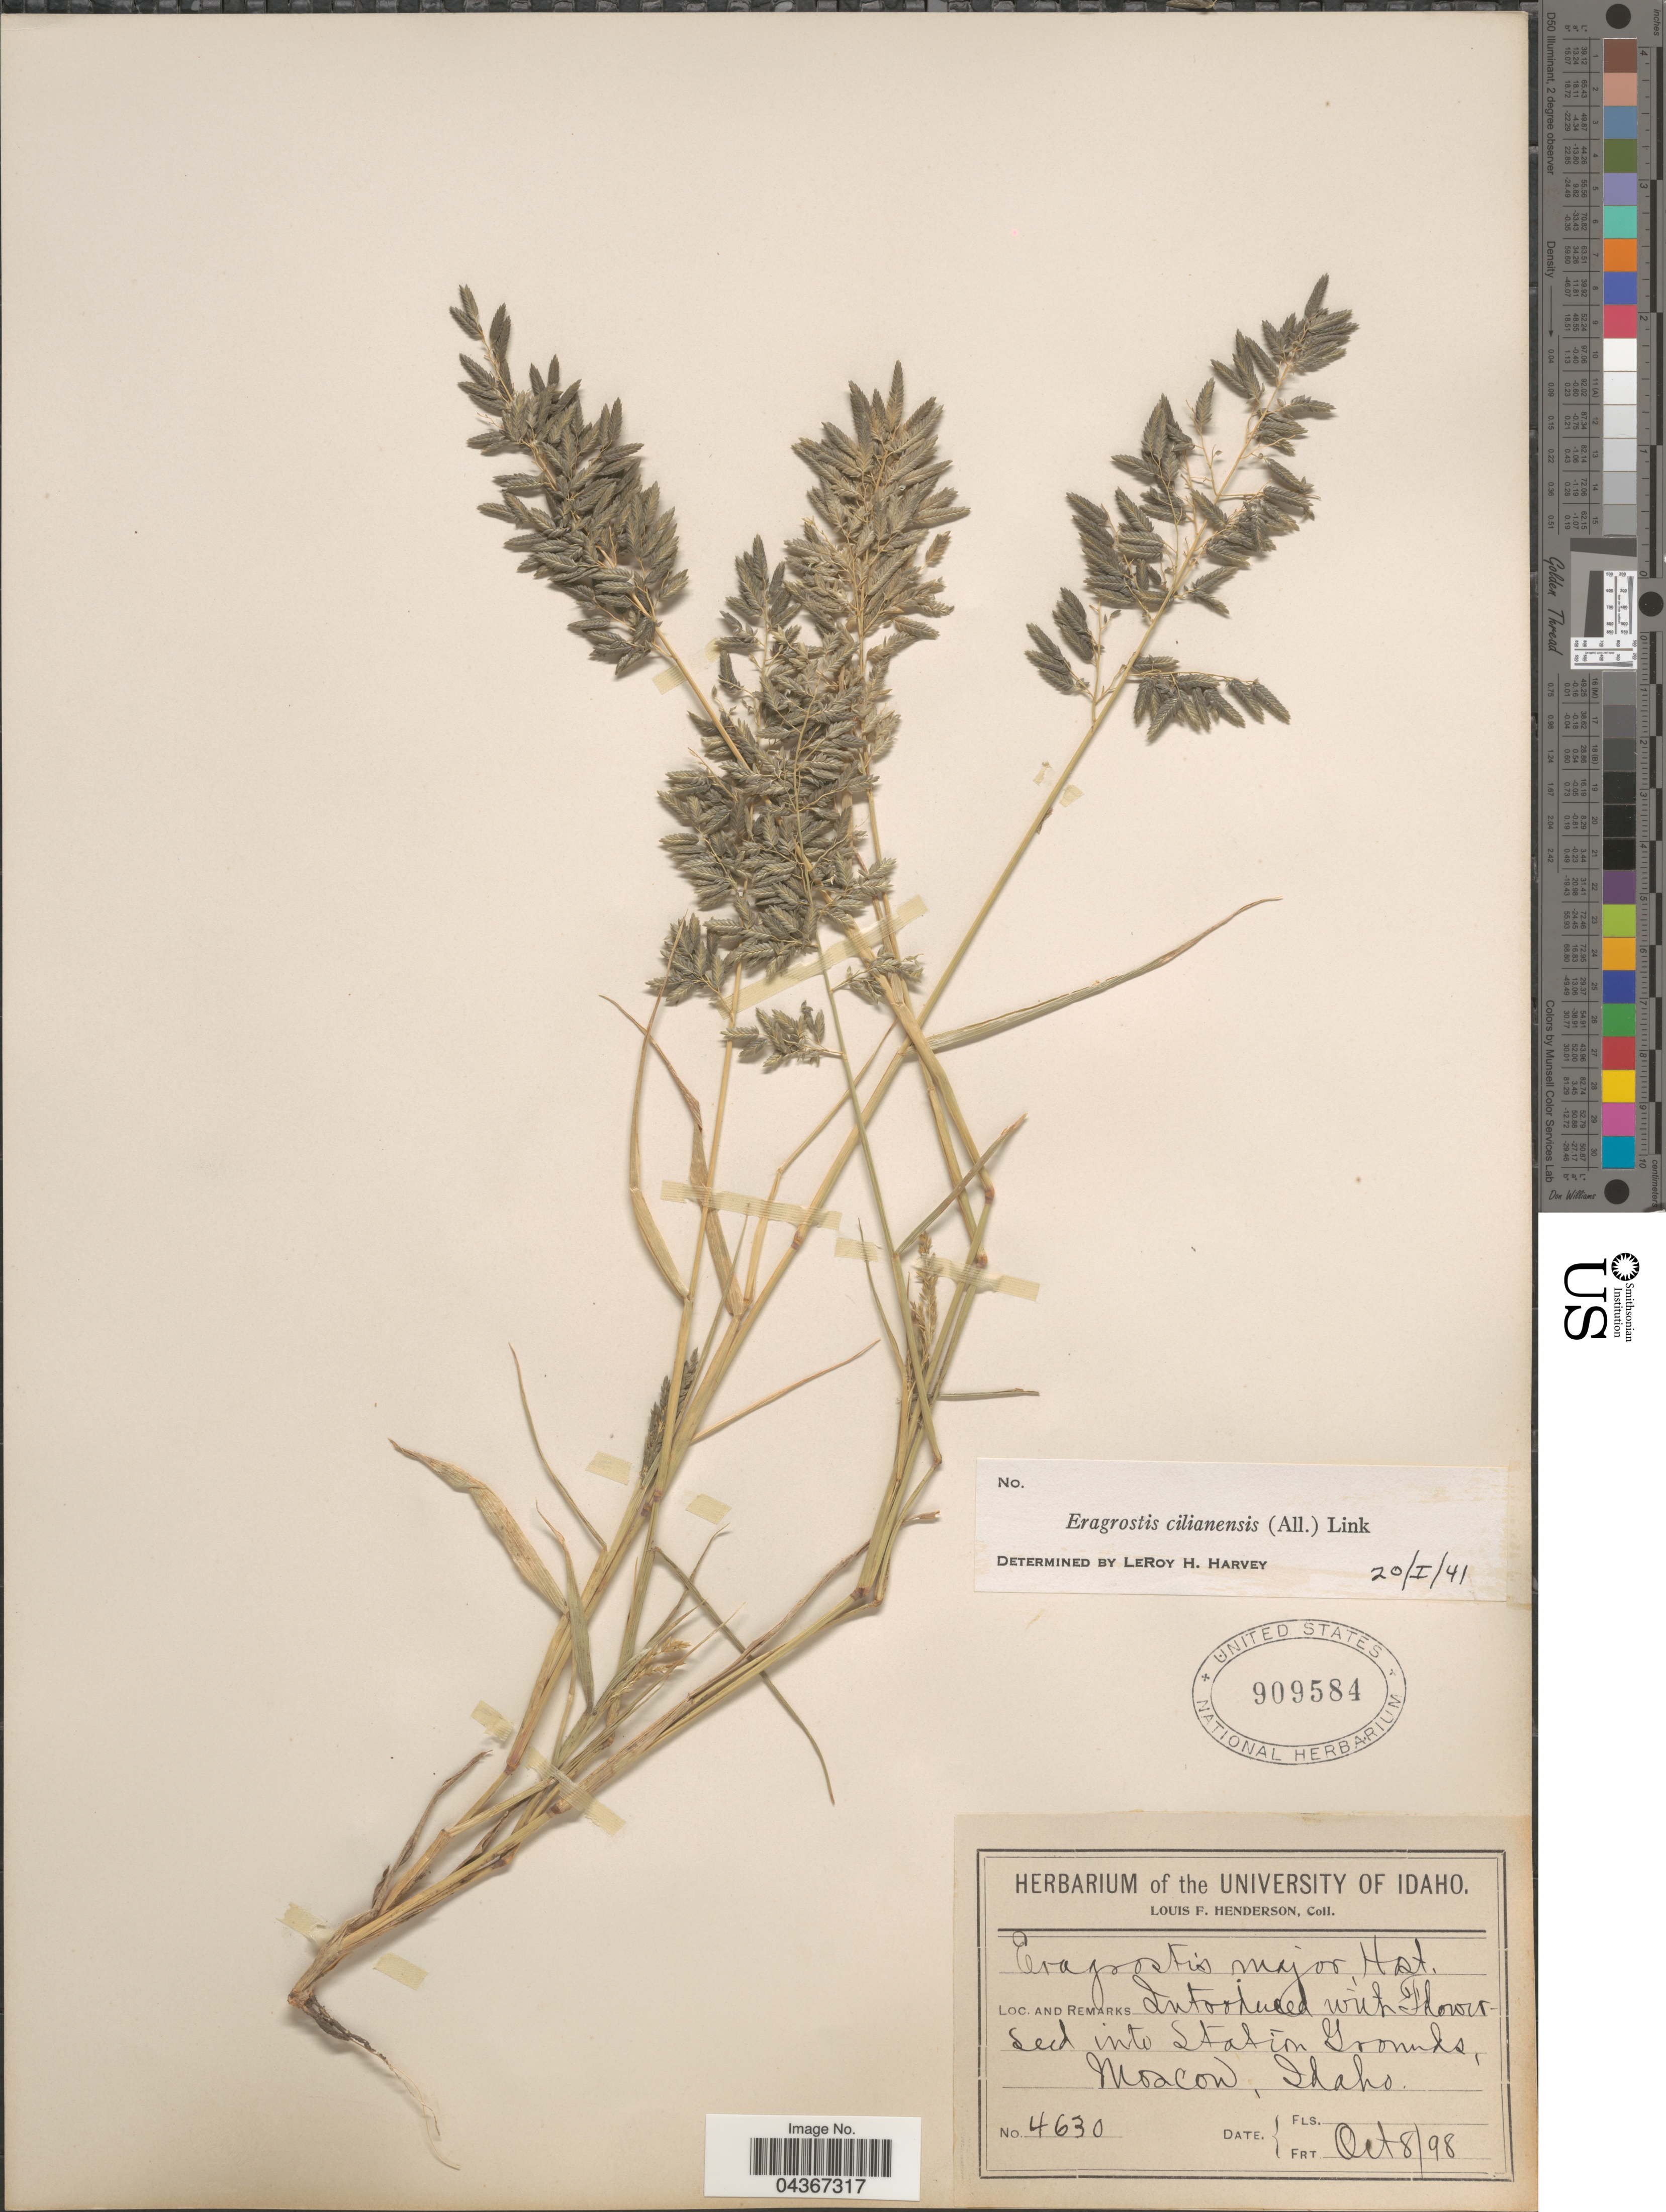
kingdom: Plantae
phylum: Tracheophyta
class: Liliopsida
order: Poales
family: Poaceae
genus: Eragrostis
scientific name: Eragrostis cilianensis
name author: (Bellardi) Vignolo ex Janch.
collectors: L. Henderson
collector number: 4630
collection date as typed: Transcribed d/m/y: 8/10/98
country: United States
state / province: Idaho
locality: Into Station Grounds, Moscow.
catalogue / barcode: US 909584